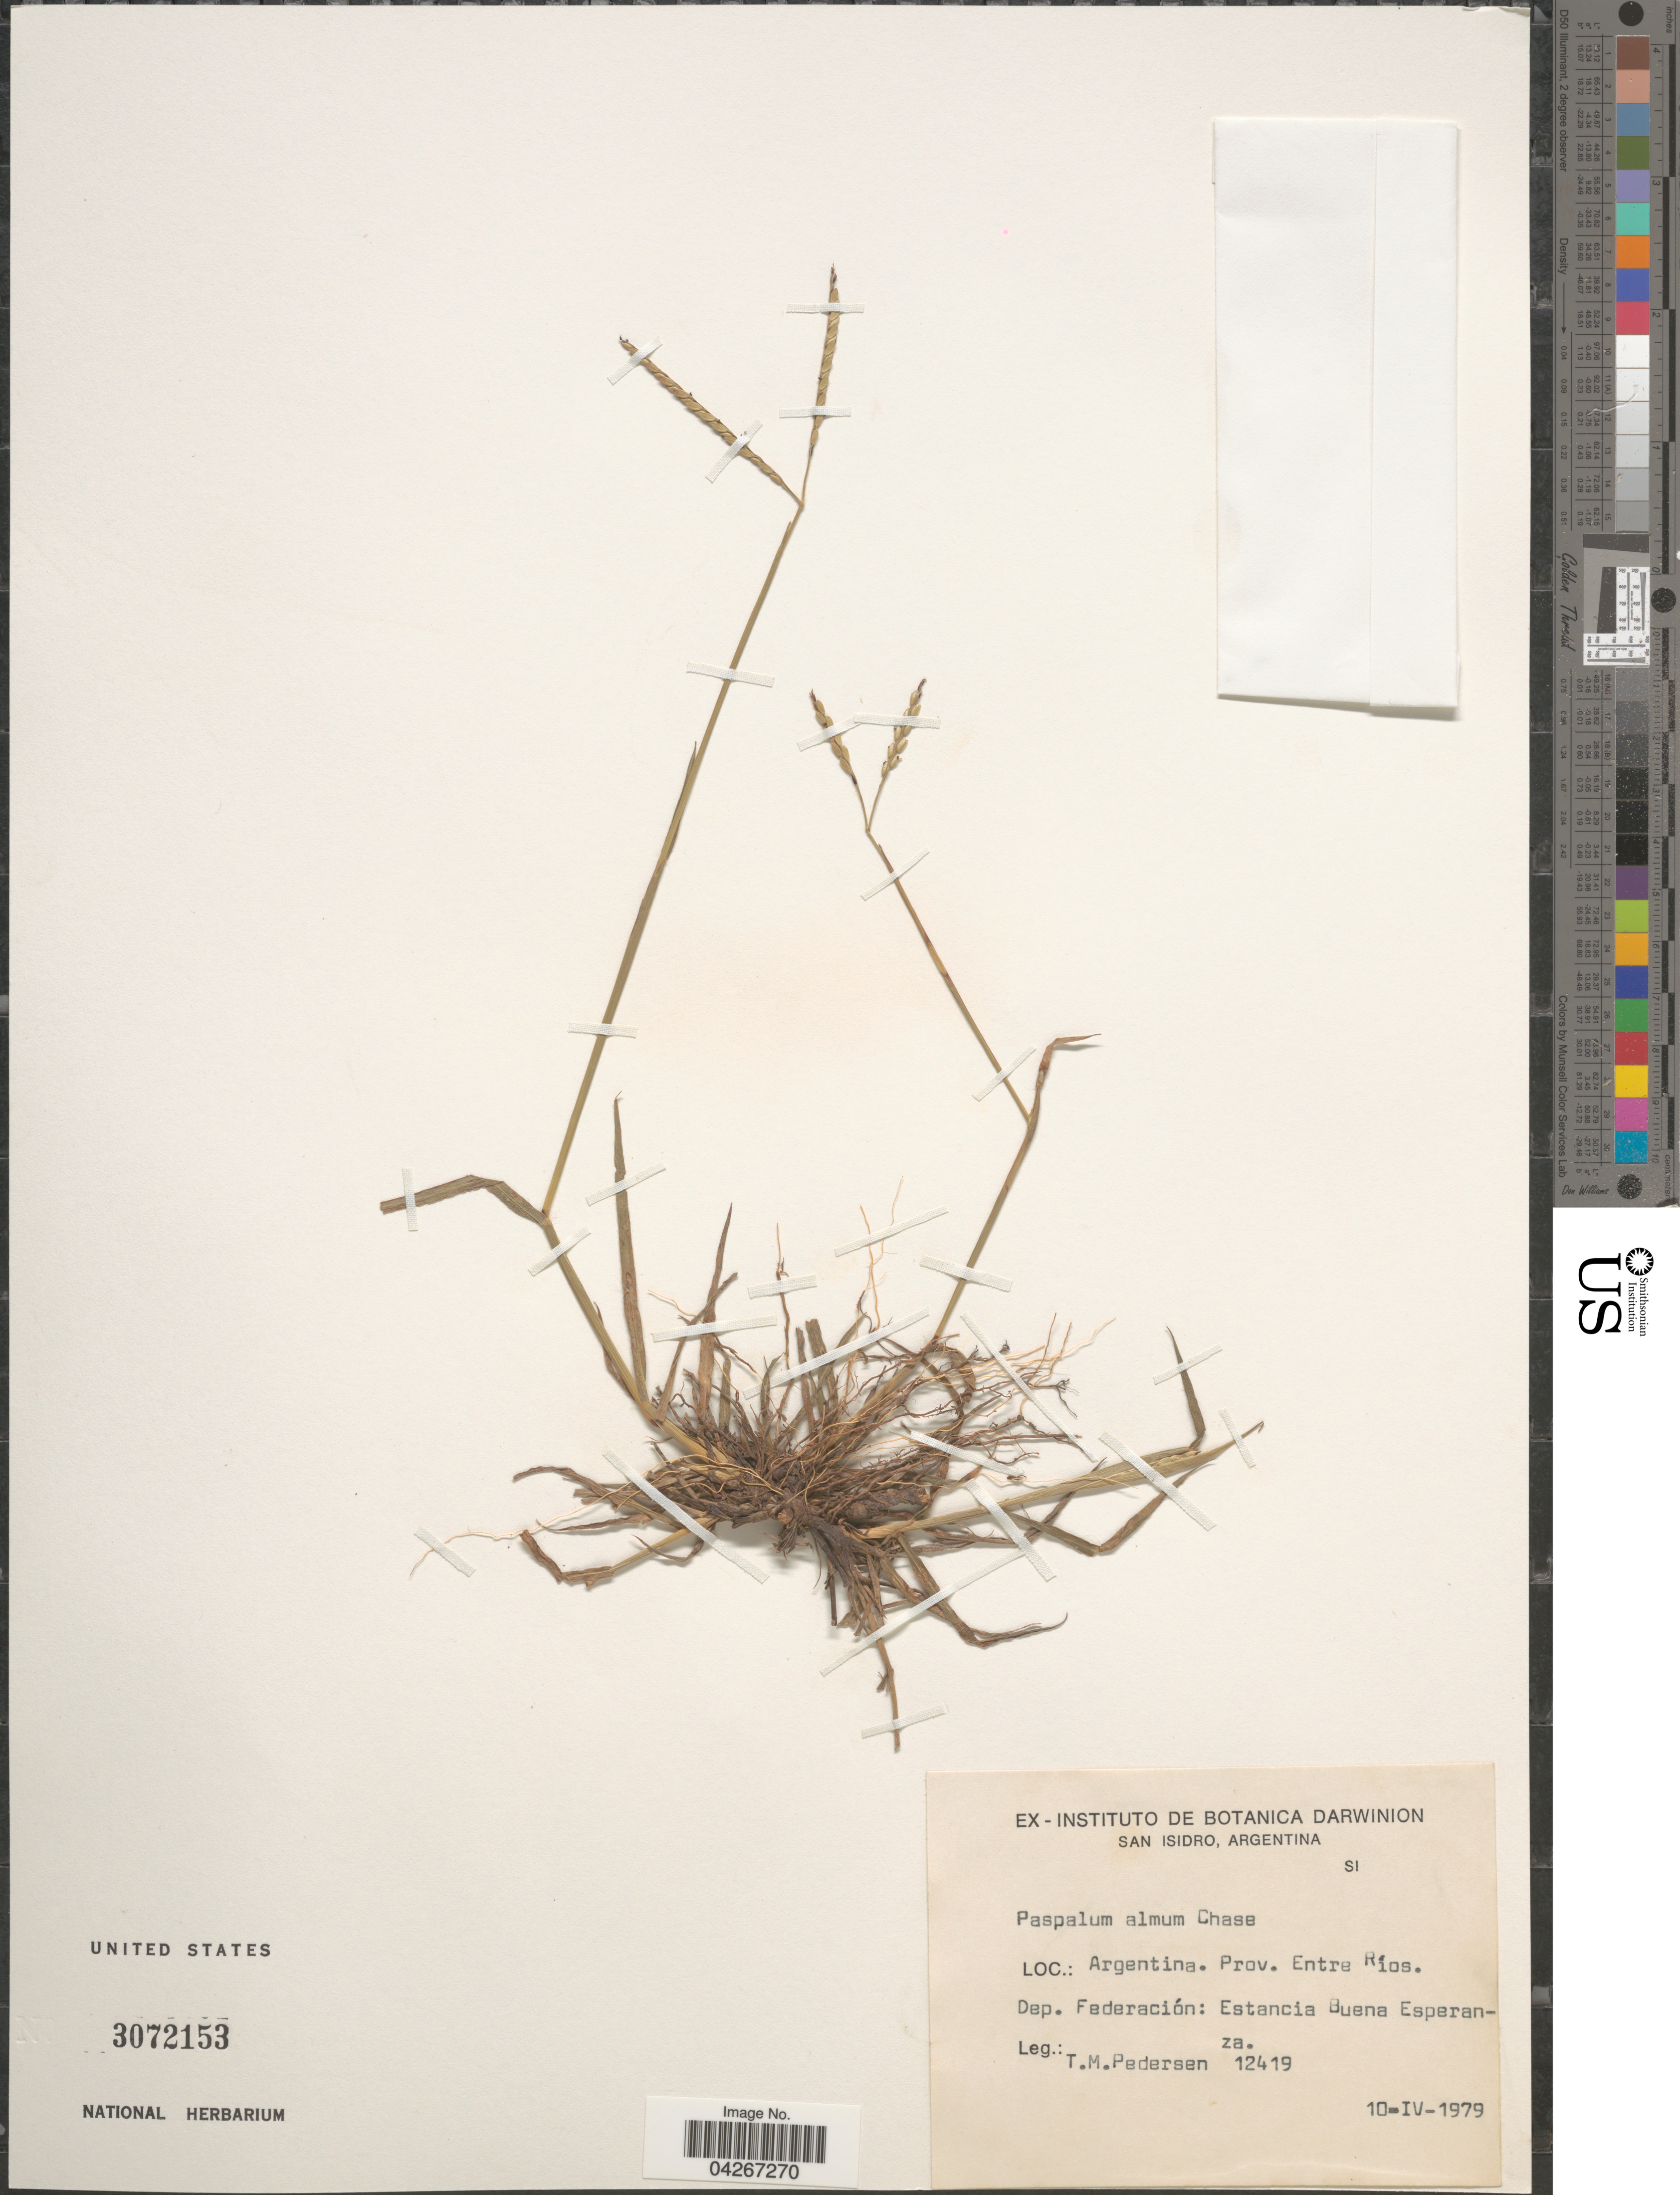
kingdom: Plantae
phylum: Tracheophyta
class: Liliopsida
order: Poales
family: Poaceae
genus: Paspalum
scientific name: Paspalum almum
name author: Chase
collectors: T. M. Pedersen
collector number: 12419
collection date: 1979-04-10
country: Argentina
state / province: Entre Rios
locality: Dep. Federación: Estancia Buena Esperanza.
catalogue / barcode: US 3072153